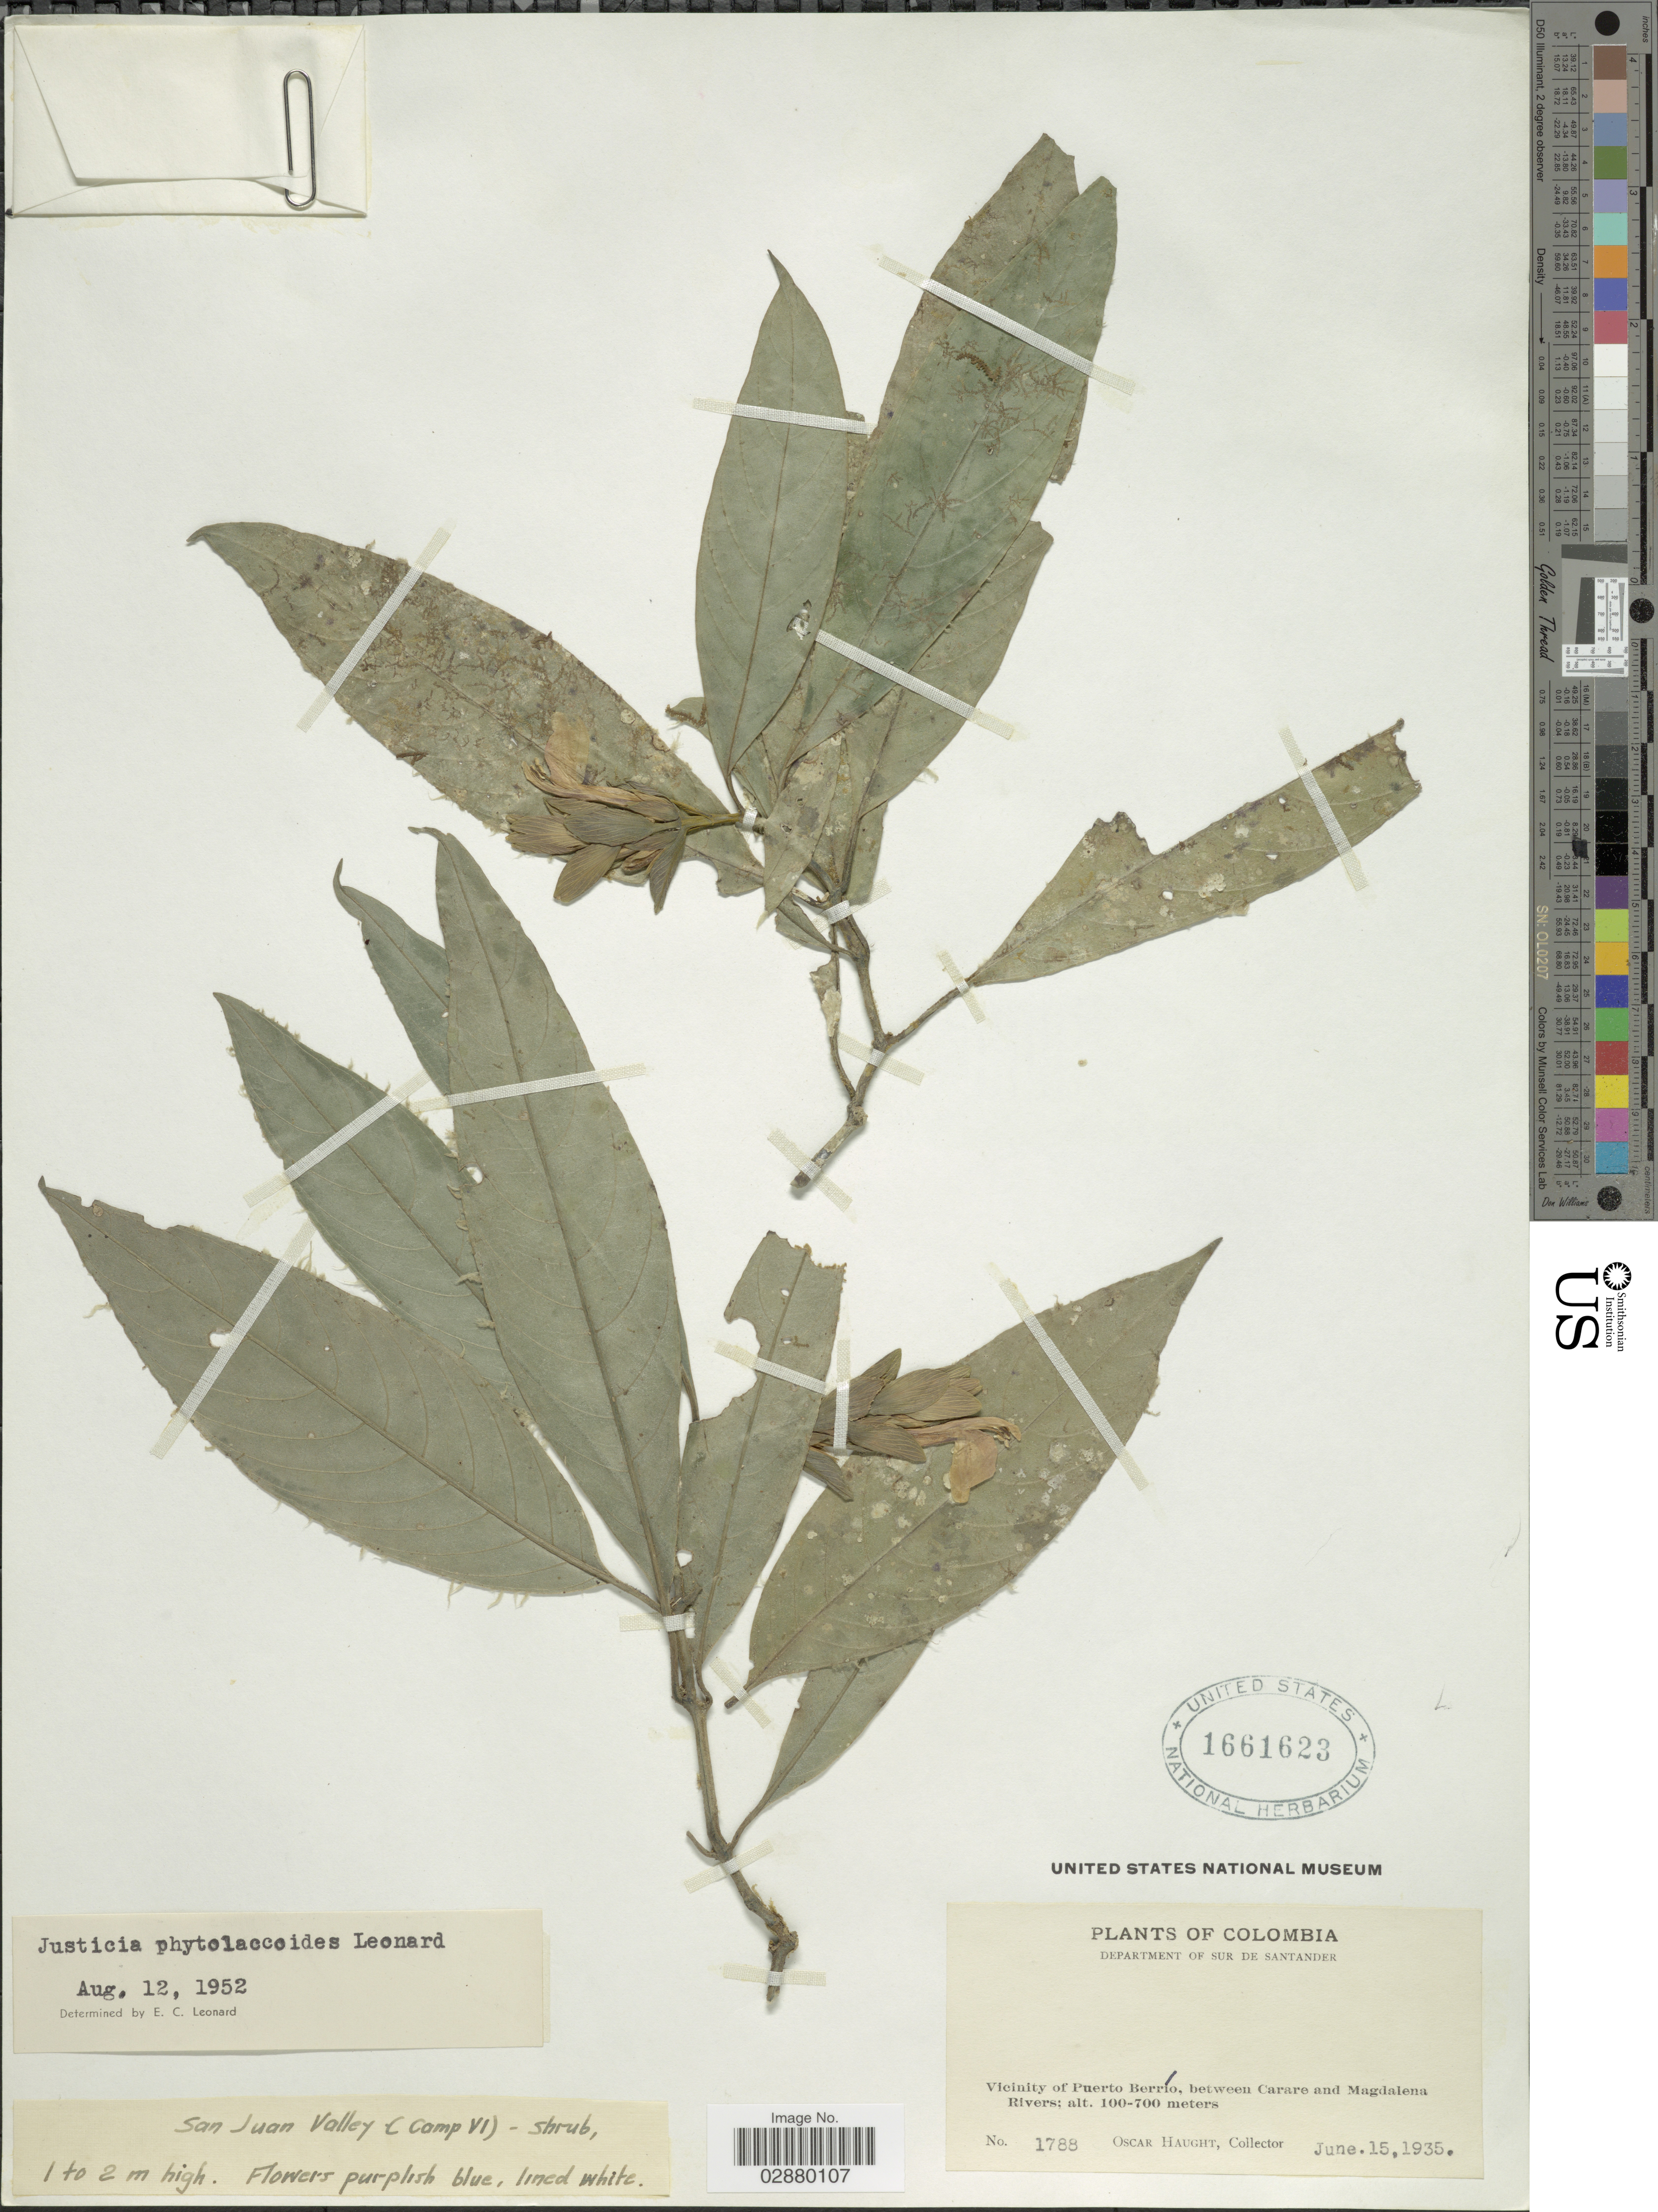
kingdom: Plantae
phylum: Tracheophyta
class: Magnoliopsida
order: Lamiales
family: Acanthaceae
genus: Justicia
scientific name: Justicia phytolaccoides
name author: Leonard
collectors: O. Haught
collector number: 1788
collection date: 1935-06-15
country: Colombia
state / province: Santander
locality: Department of Sur de Santander. Vicinity of Puerto Berrío, between Carare and Magdalena Rivers. San Juan Valley (Campo VI).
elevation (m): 100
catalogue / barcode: US 1661623